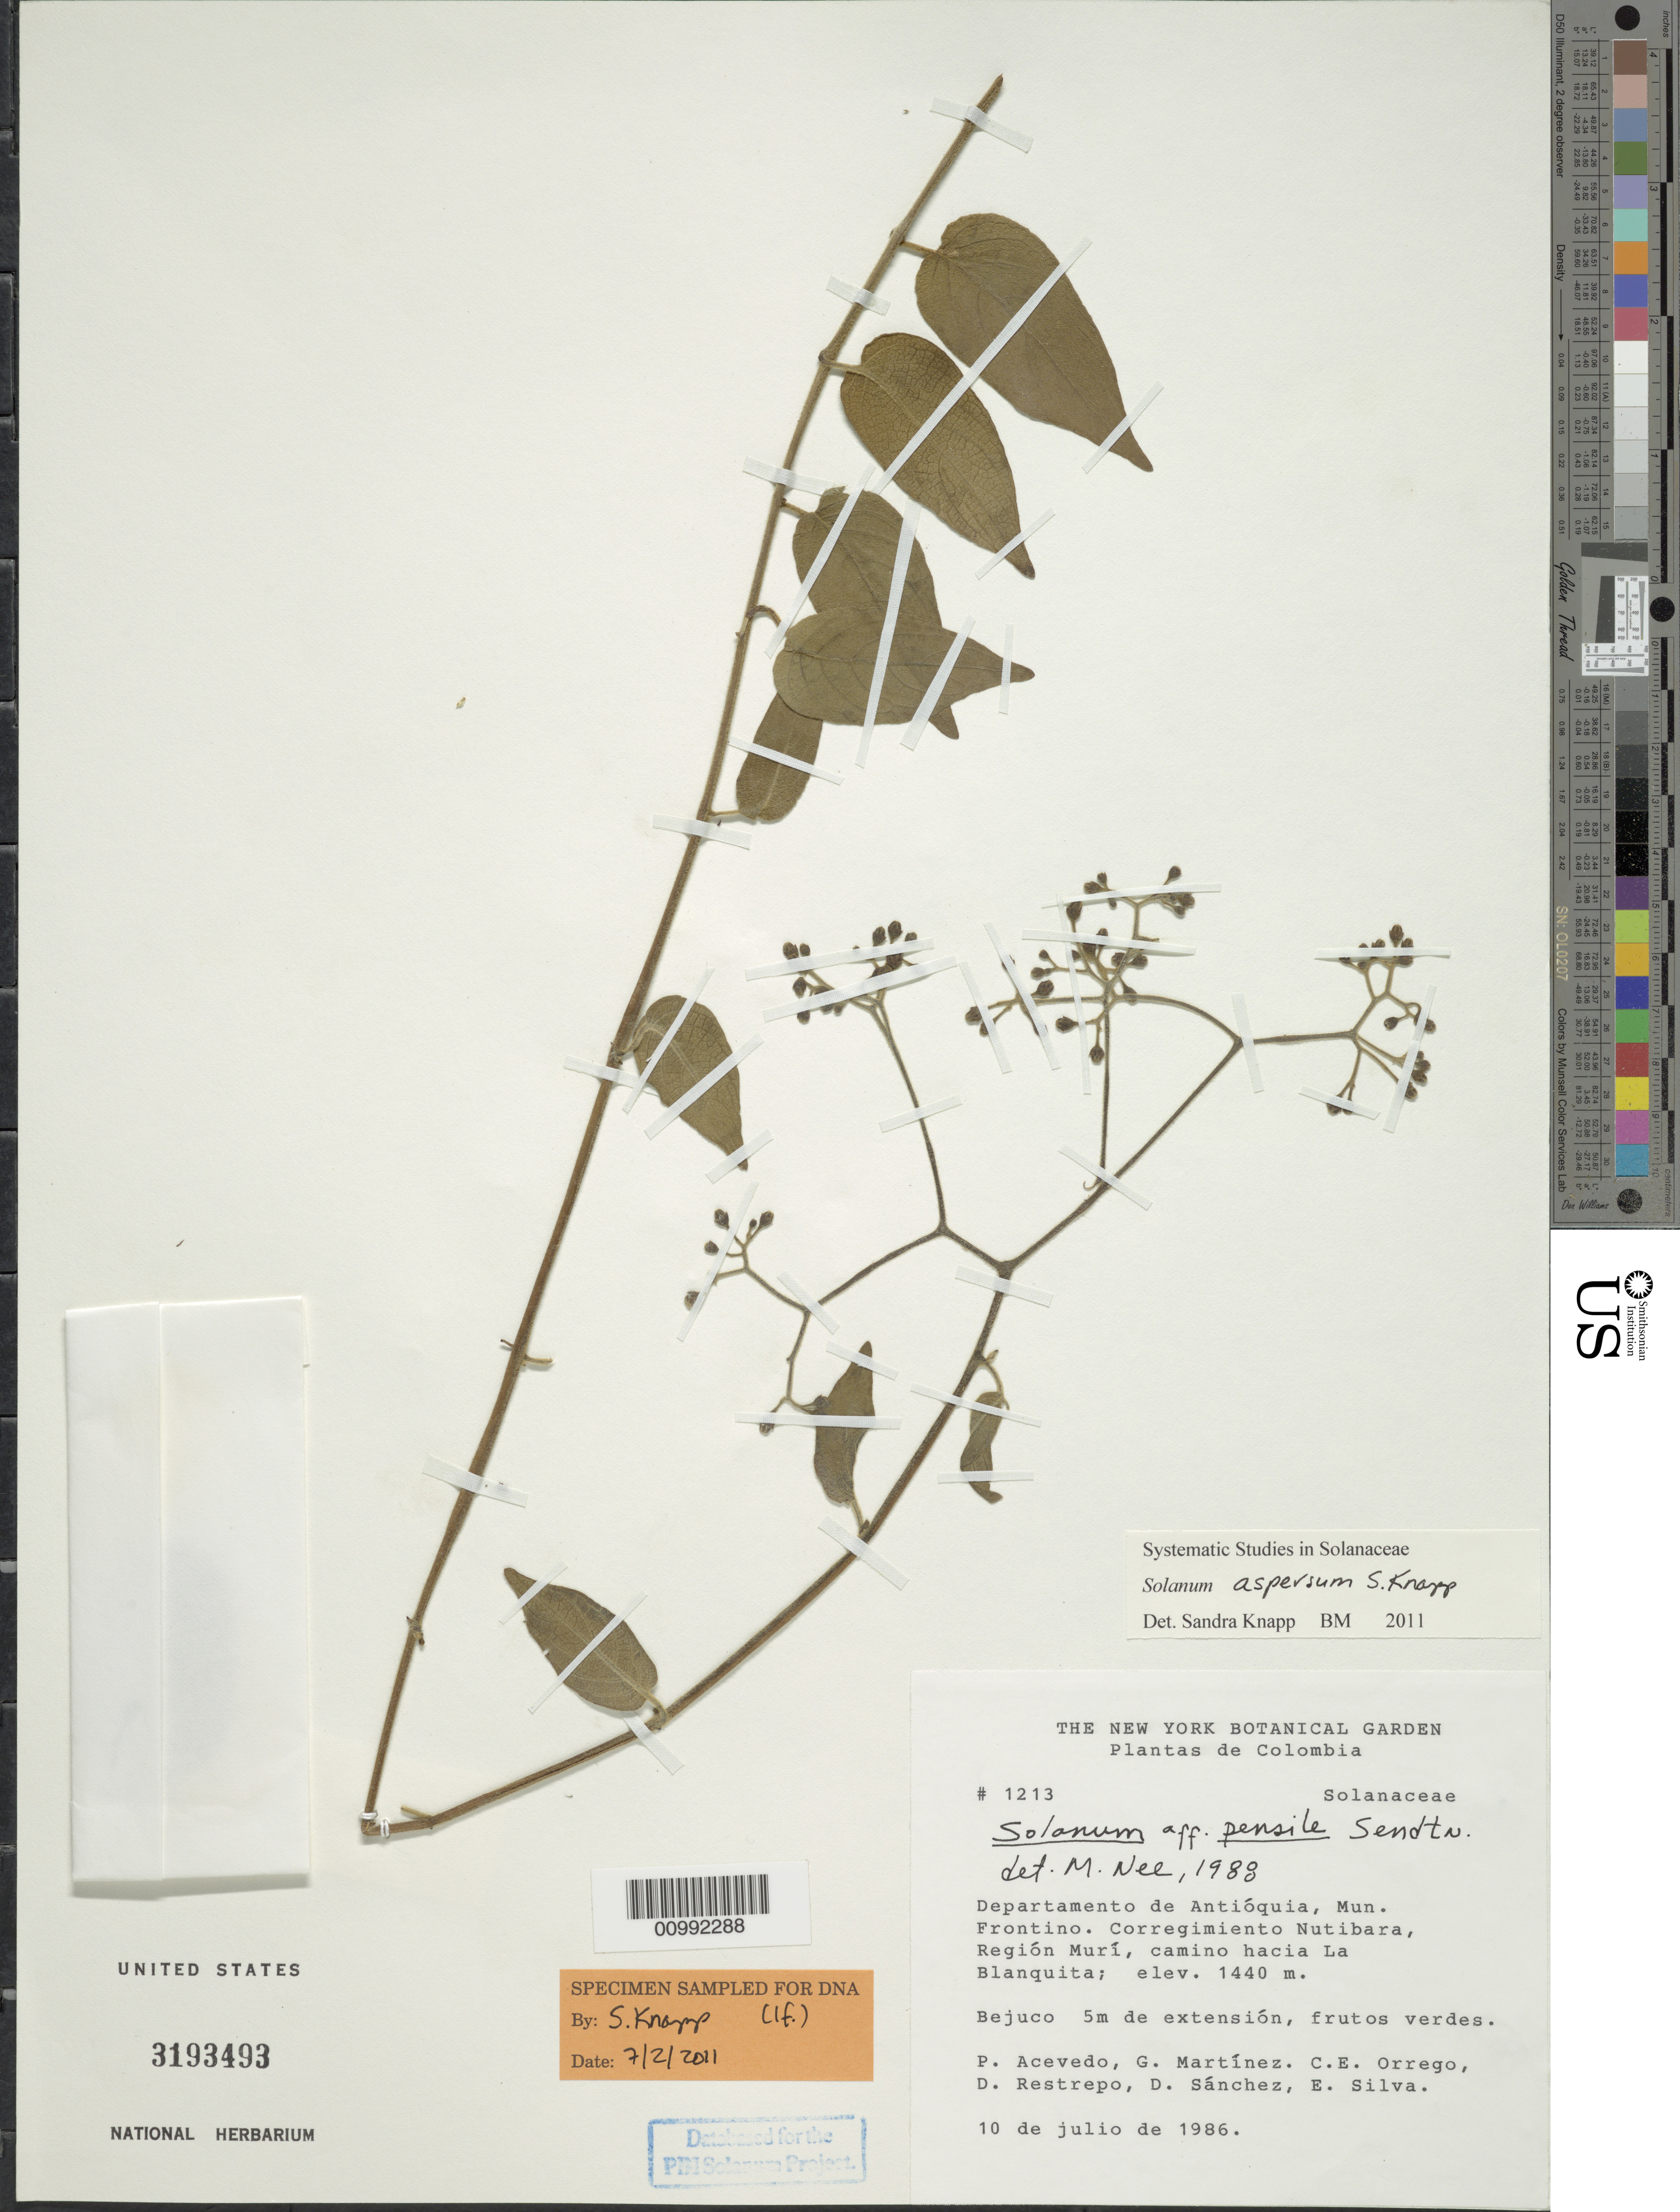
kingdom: Plantae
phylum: Tracheophyta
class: Magnoliopsida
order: Solanales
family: Solanaceae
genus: Solanum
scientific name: Solanum aspersum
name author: S. Knapp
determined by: Knapp, S. D.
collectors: P. Acevedo-Rodr., G. Martinez, C. Orrego, D. Restrepo & D. Sanchez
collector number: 1213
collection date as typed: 10 Jul 1986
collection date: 1986-07-10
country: Colombia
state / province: Antioquia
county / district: Frontino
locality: region Muri, camino hasta La Blanquita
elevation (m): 1440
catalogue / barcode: US 3193493